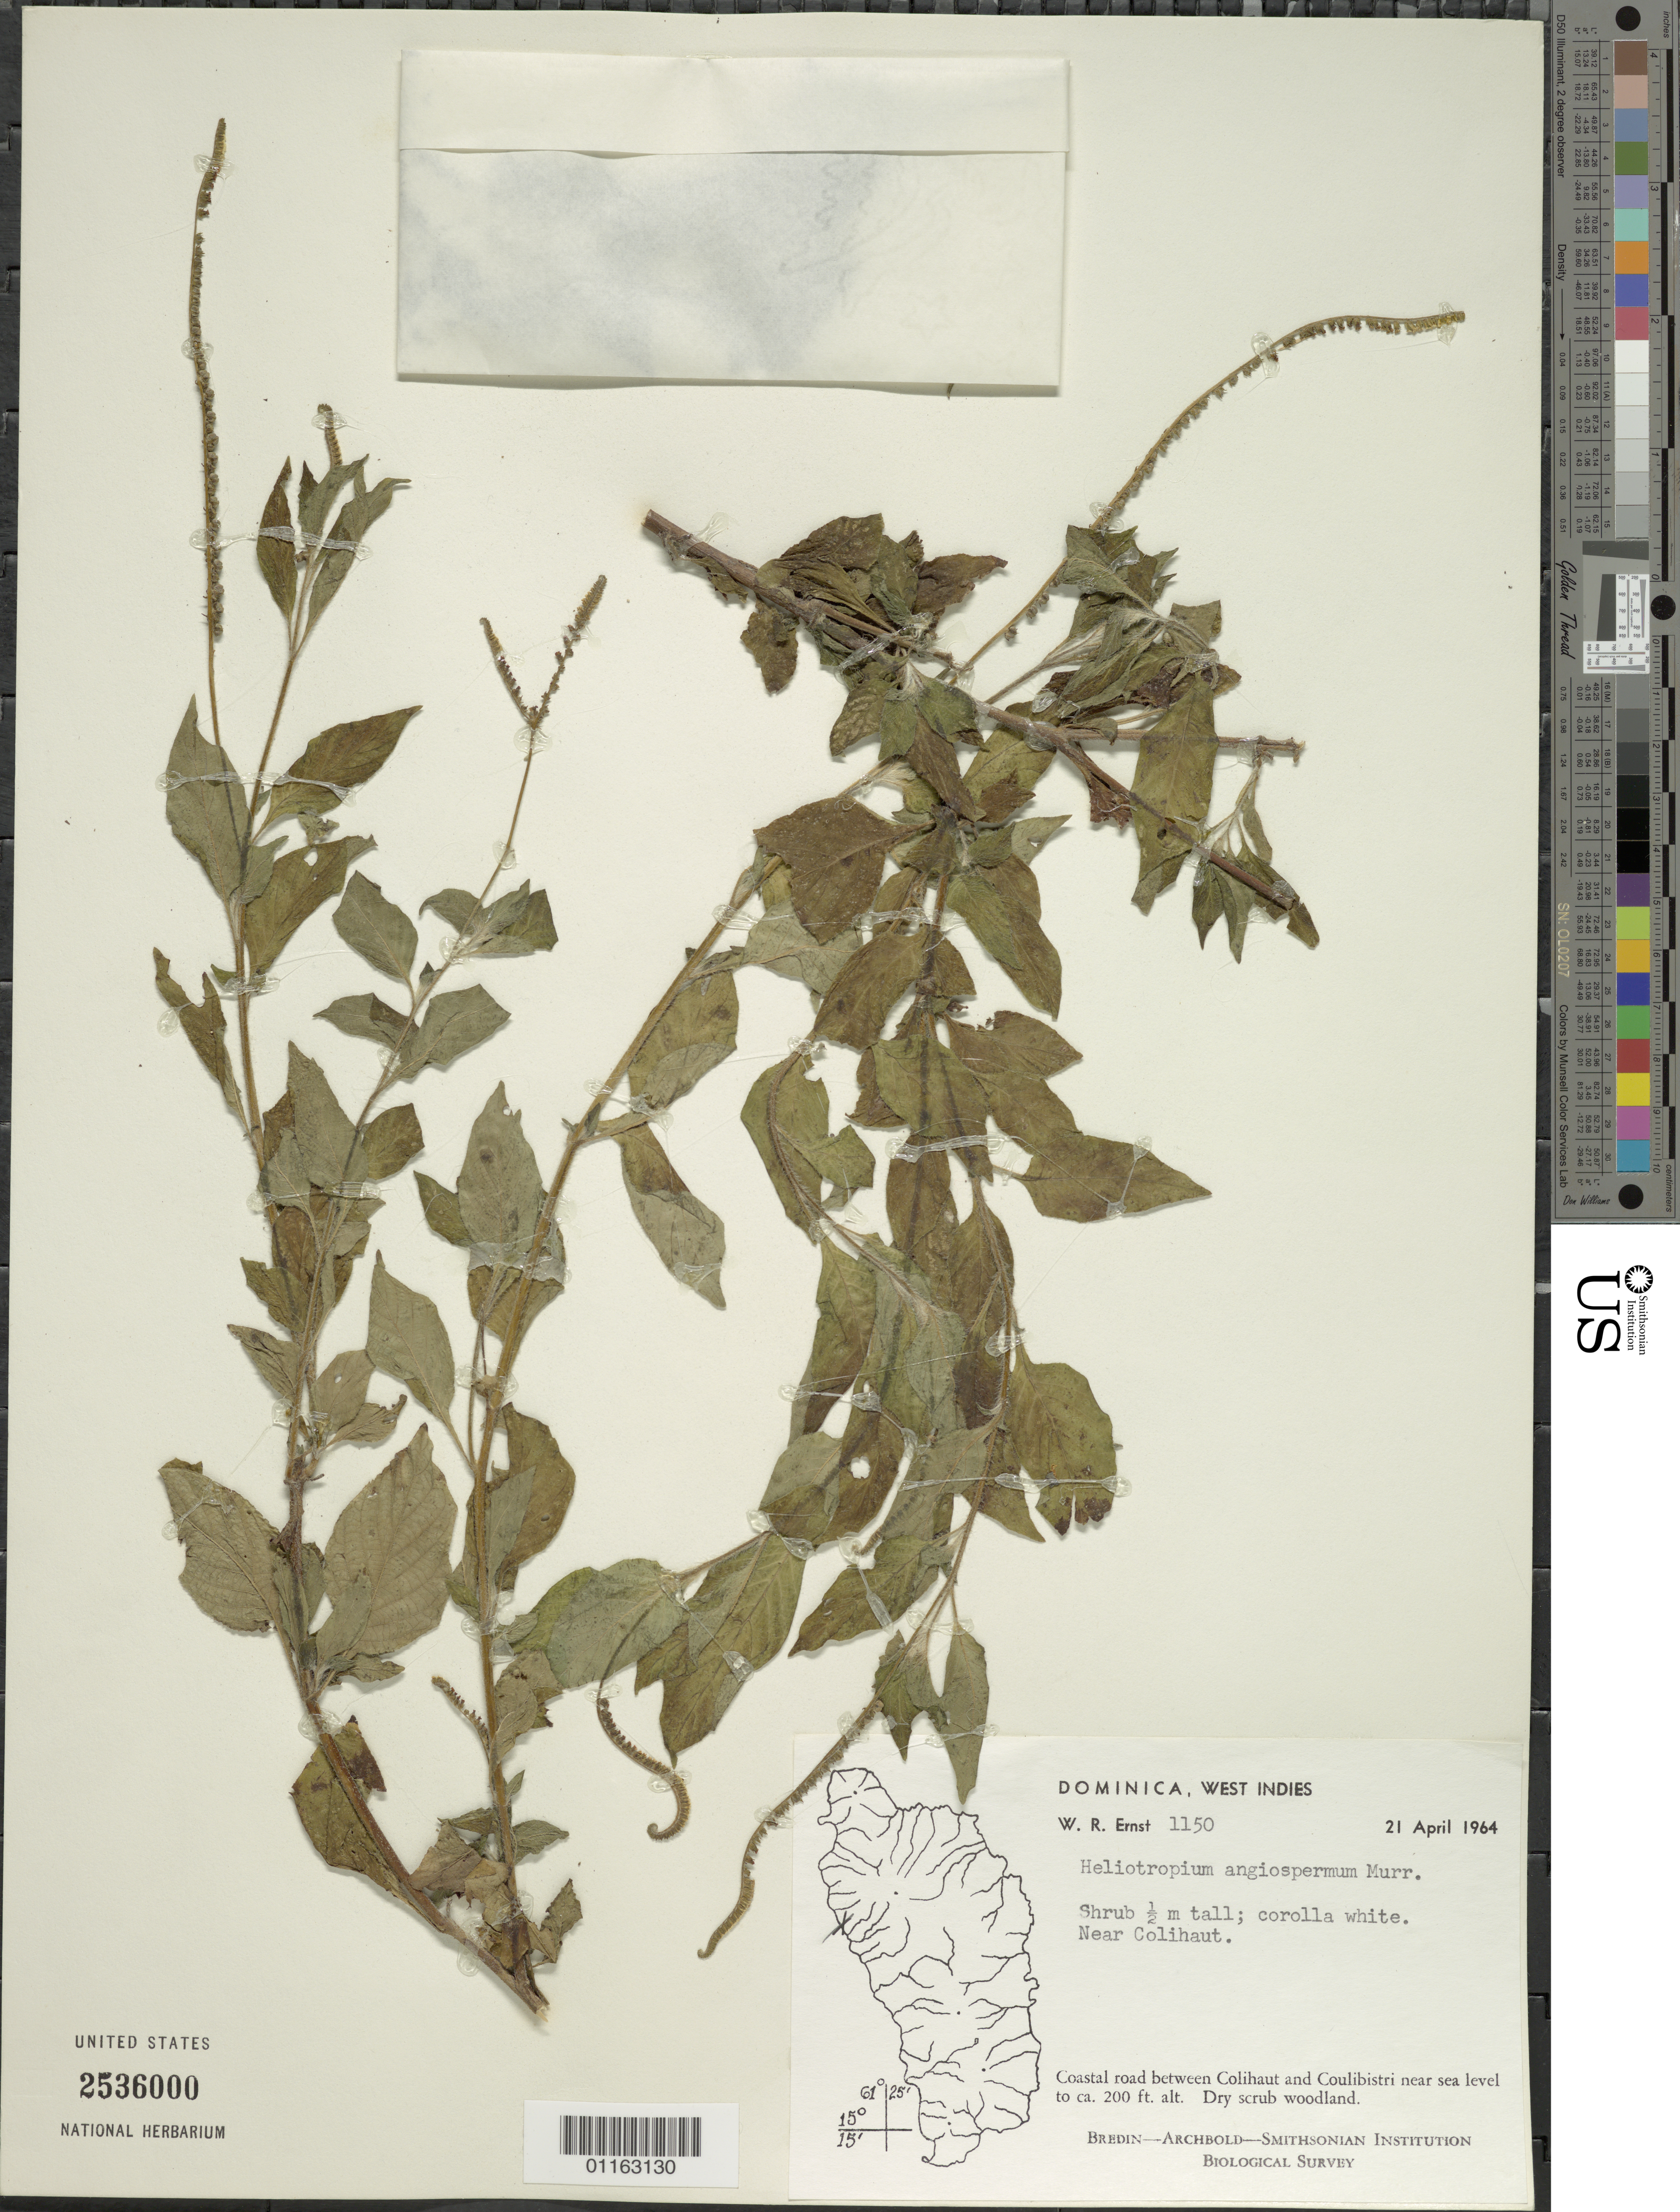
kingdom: Plantae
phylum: Tracheophyta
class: Magnoliopsida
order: Boraginales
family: Heliotropiaceae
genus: Heliotropium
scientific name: Heliotropium angiospermum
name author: Murray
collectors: W. R. Ernst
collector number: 1150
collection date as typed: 21 Apr 1964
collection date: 1964-04-21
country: Dominica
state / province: St. Peter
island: Dominica I.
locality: Coastal road b/w Colihaut and Coulibistri; dry scrub woodland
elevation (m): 61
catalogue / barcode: US 2536000